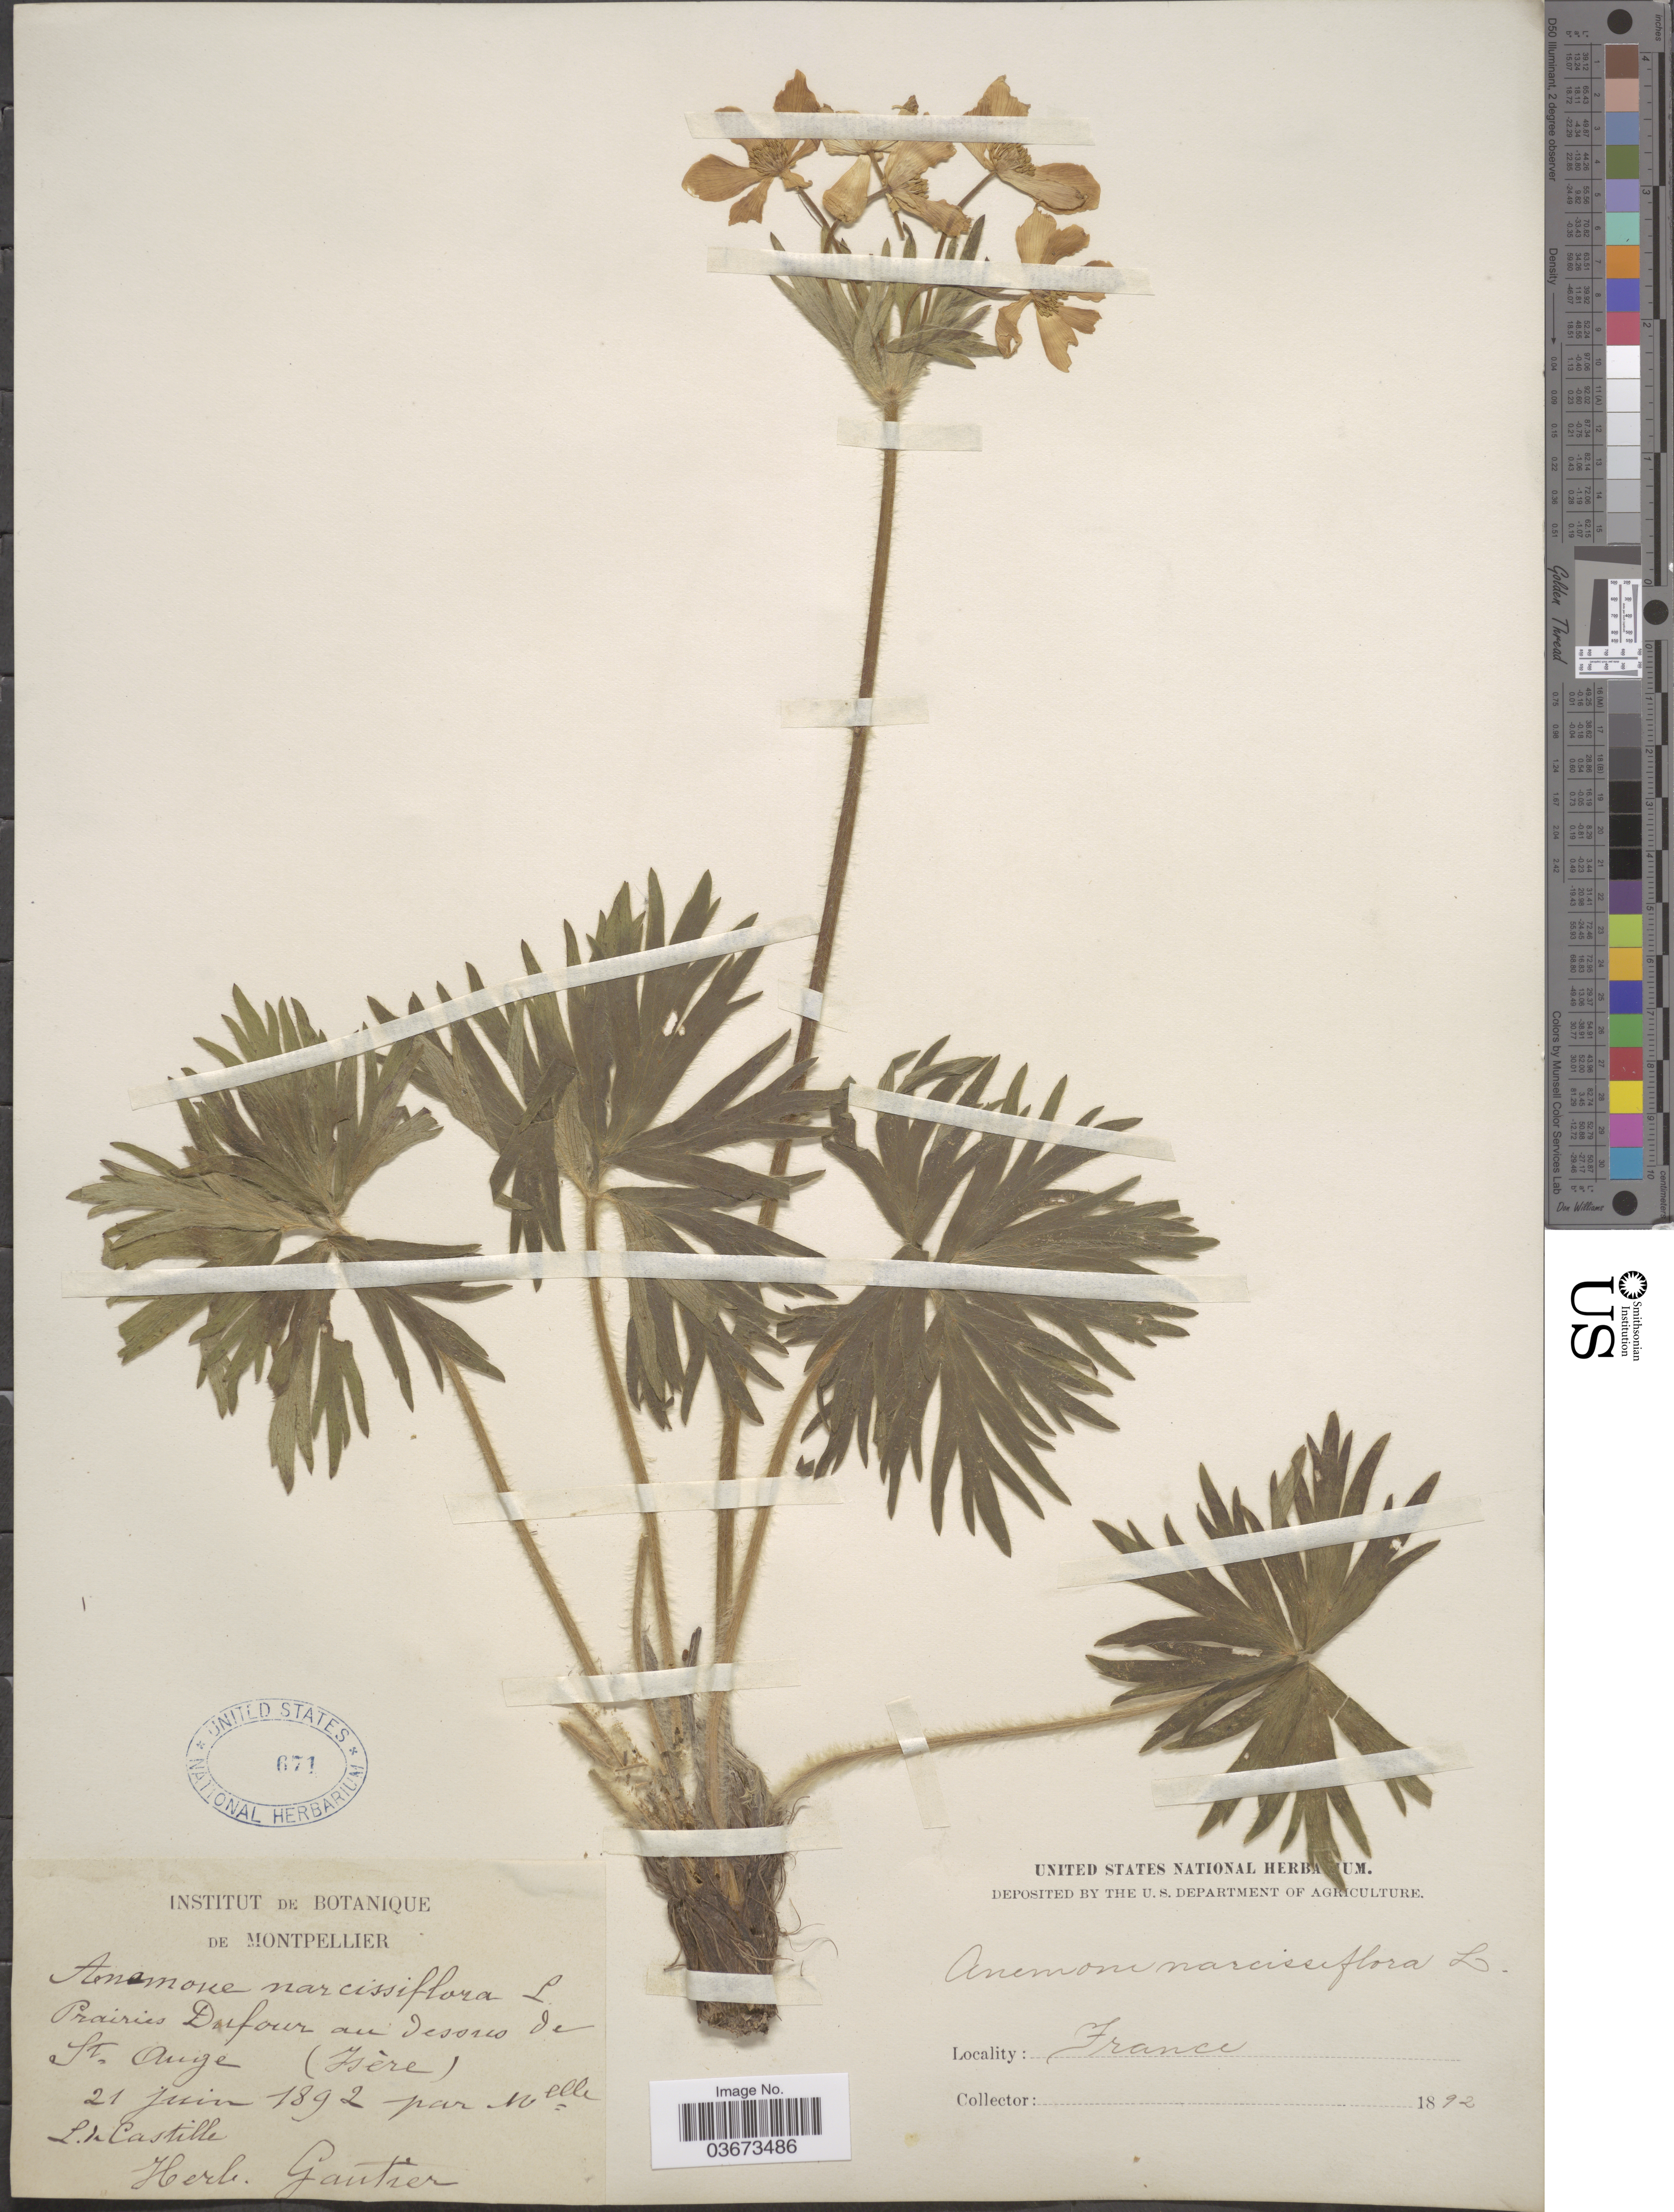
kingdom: Plantae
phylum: Tracheophyta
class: Magnoliopsida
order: Ranunculales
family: Ranunculaceae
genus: Anemone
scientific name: Anemone narcissiflora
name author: L.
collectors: ex herb. G. Gautier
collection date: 1892-06-21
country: France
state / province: Auvergne-Rhône-Alpes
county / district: Isère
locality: Prairies Darfour au dessus de St Auge (Isère). Nelle L. [illegible text] Castille.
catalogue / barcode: US 671